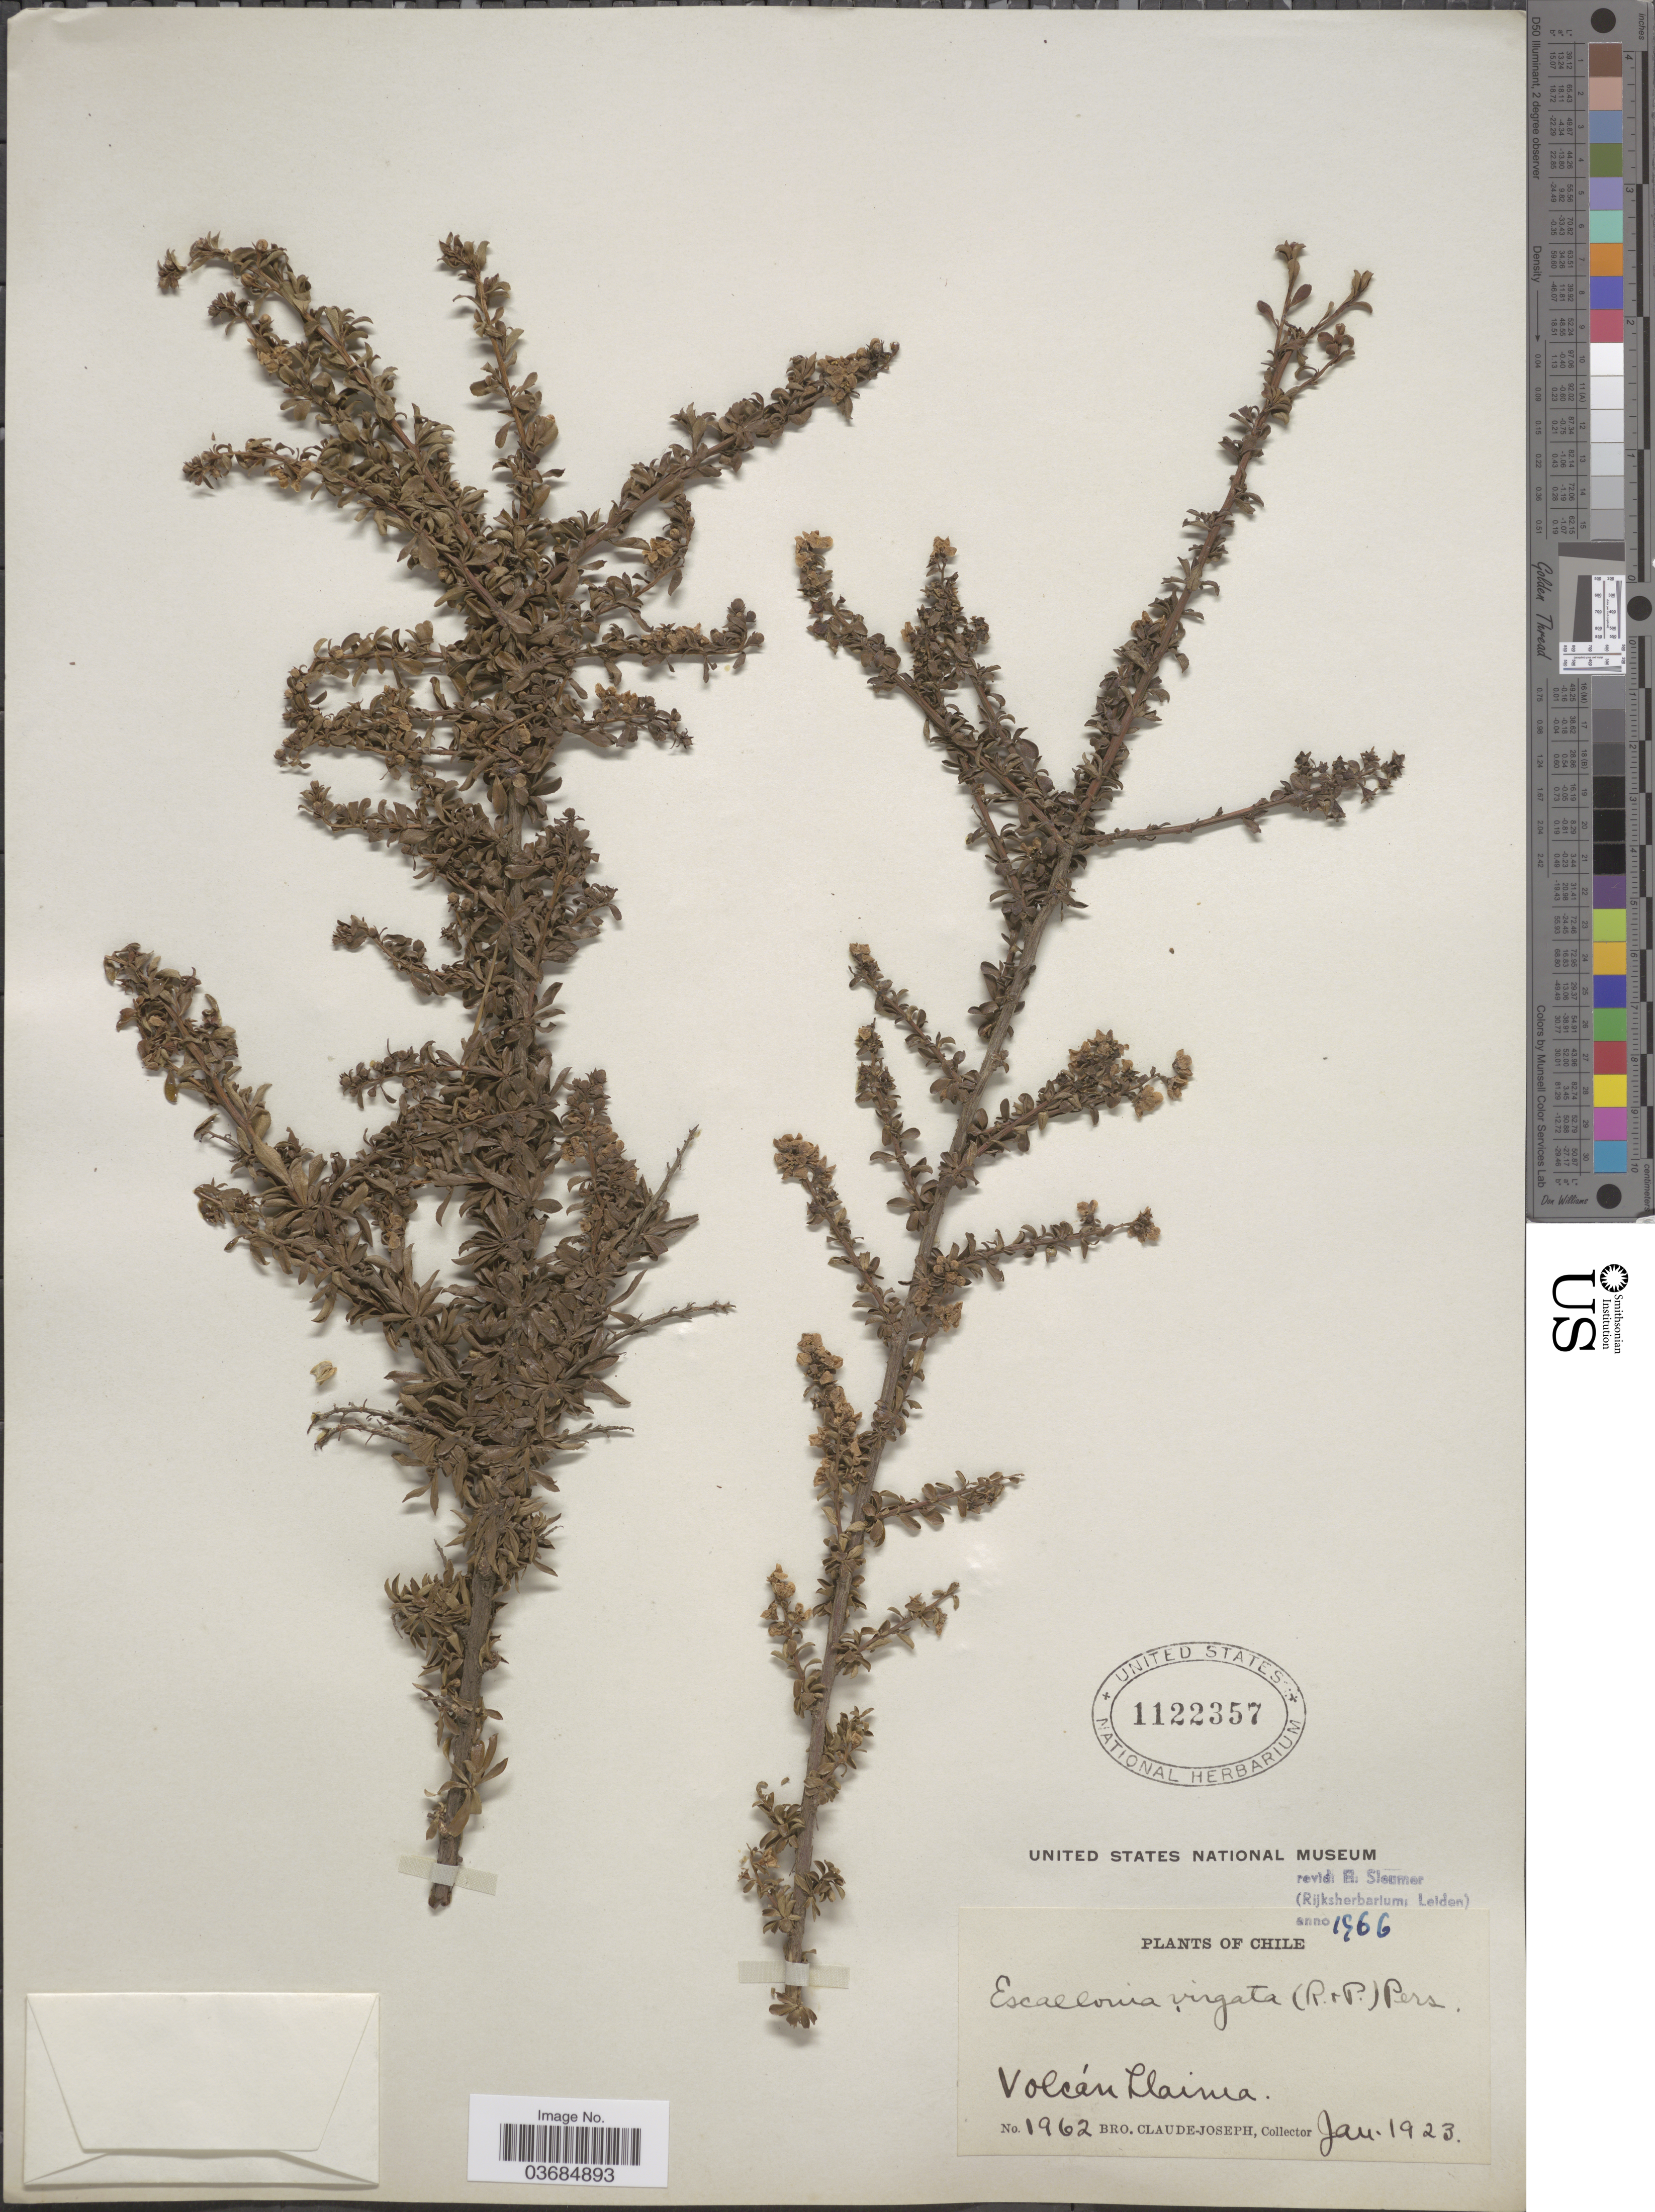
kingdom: Plantae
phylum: Tracheophyta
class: Magnoliopsida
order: Escalloniales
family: Escalloniaceae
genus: Escallonia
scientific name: Escallonia virgata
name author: (Ruiz & Pav.) Pers.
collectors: Bro. Claude-Joseph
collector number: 1962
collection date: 1923-01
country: Chile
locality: Volcán Llaima.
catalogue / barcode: US 1122357